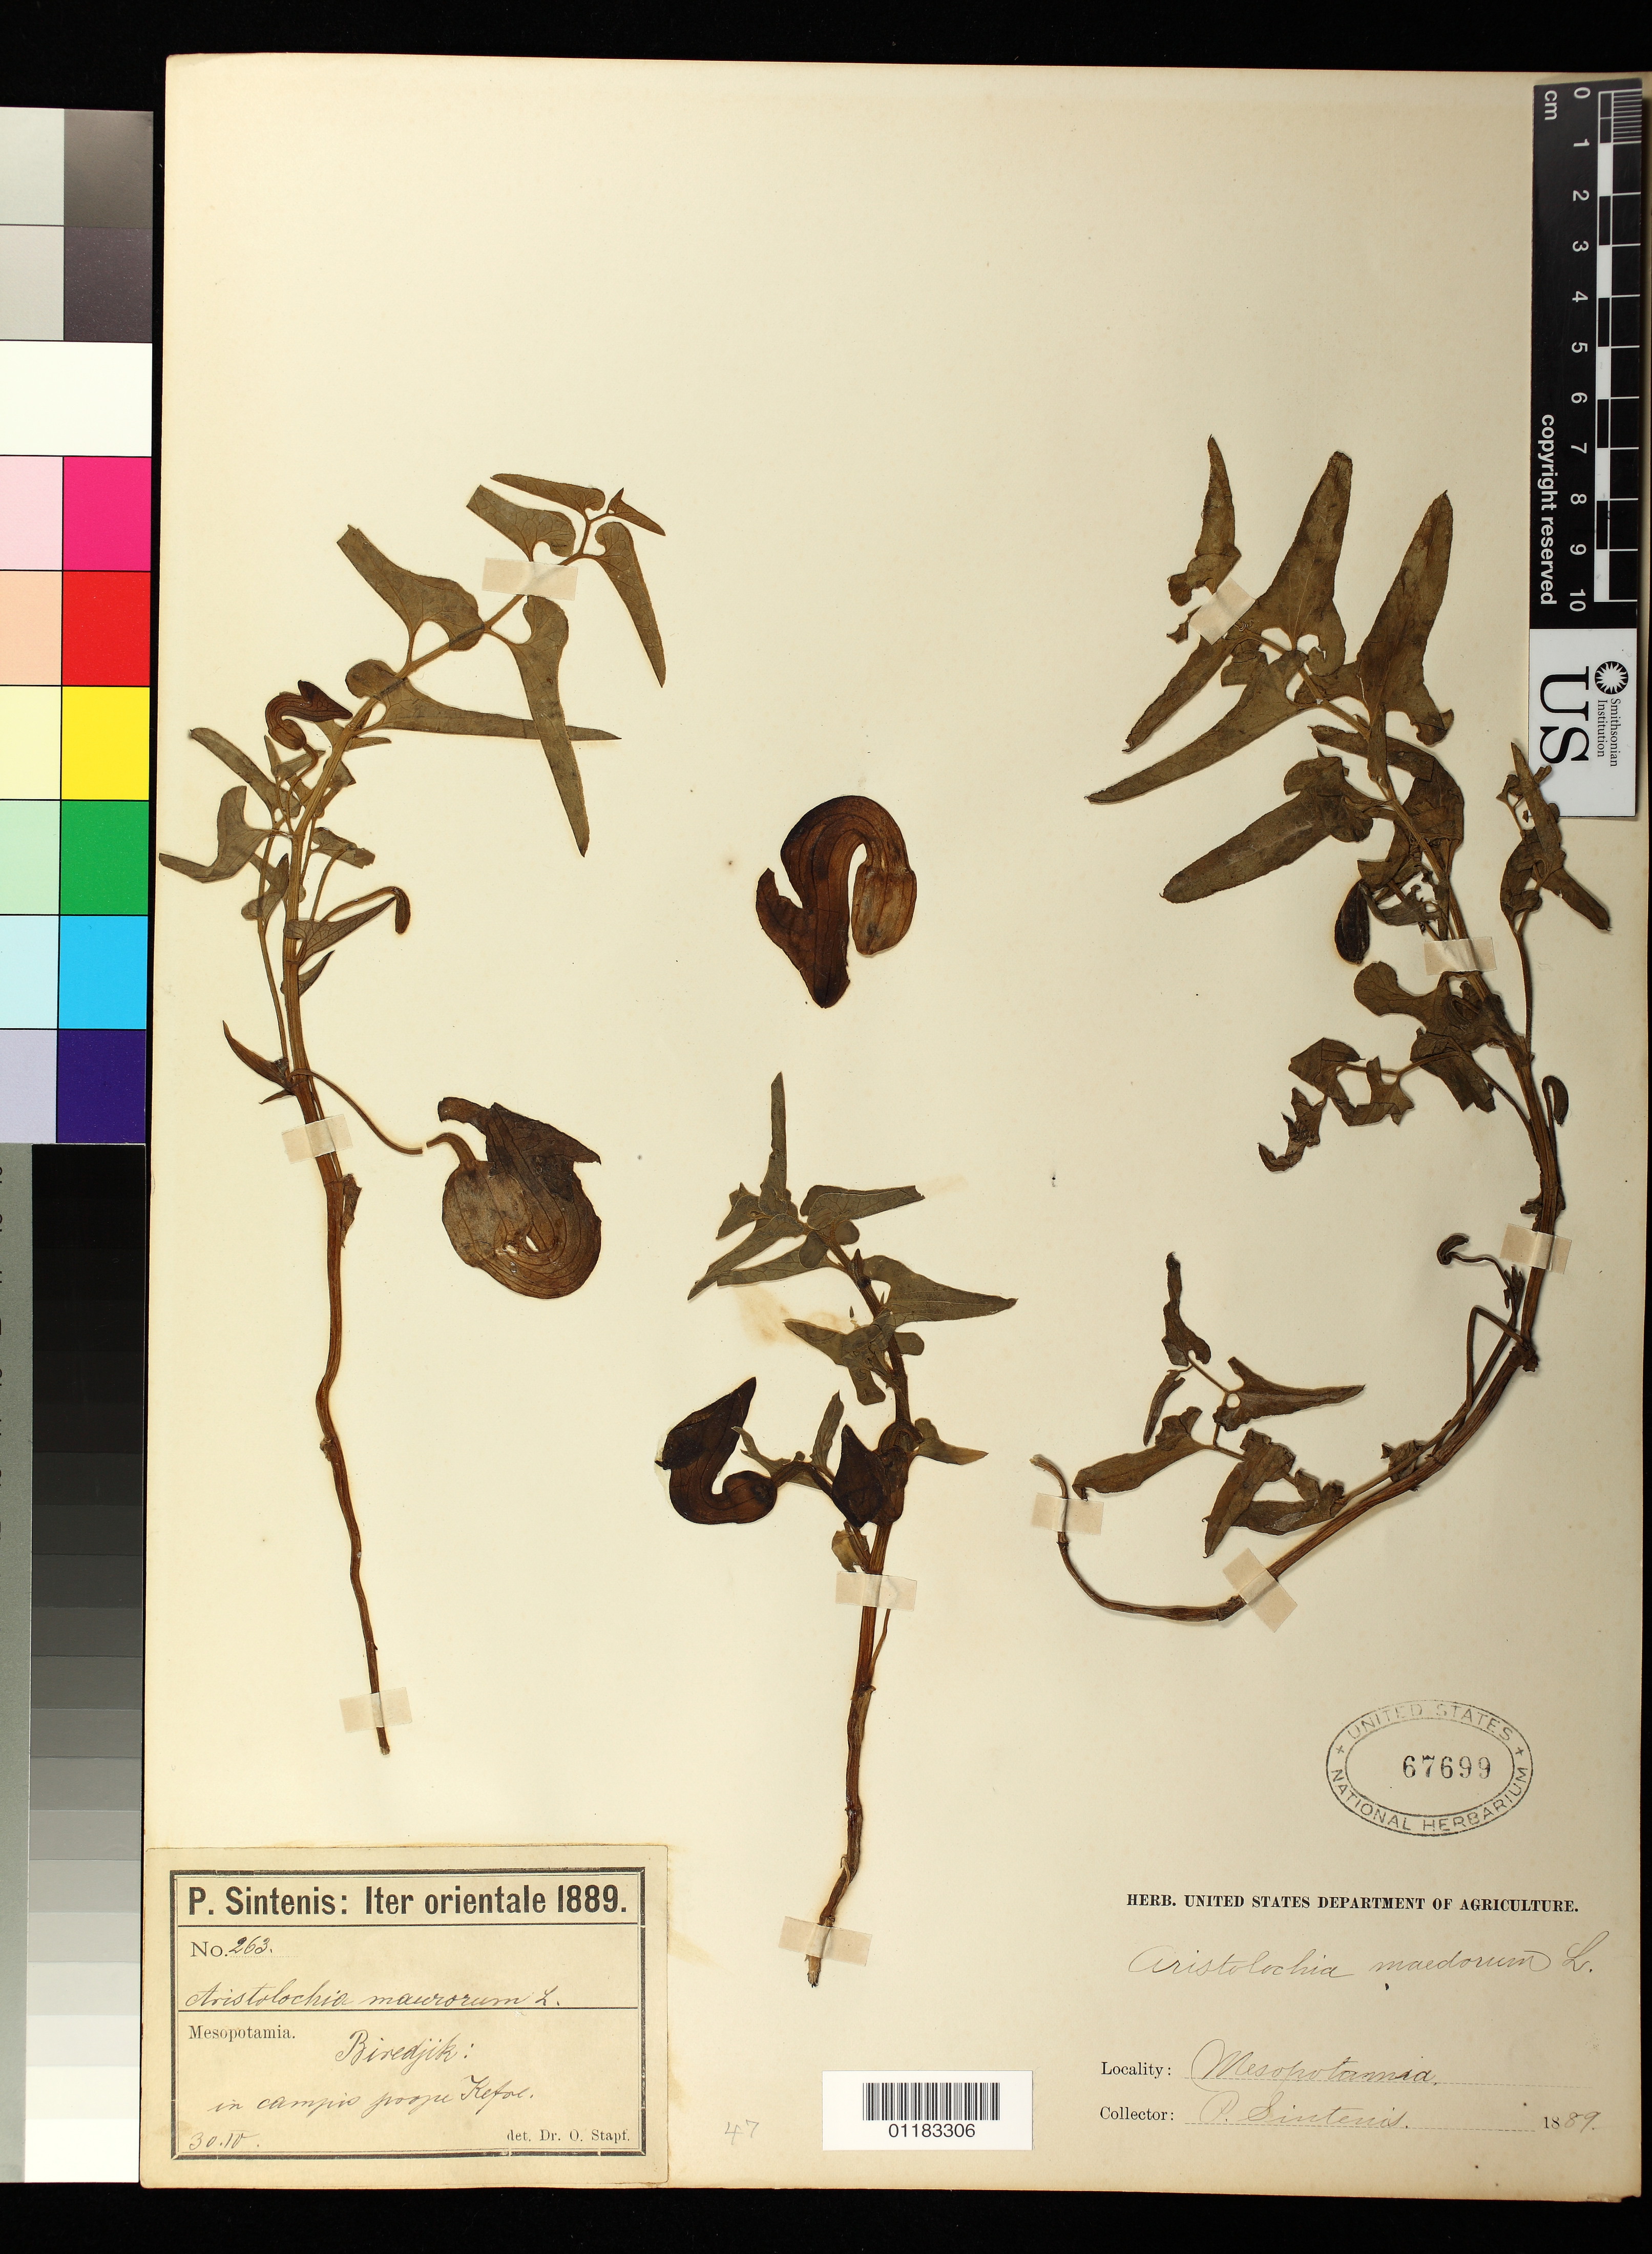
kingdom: Plantae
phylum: Tracheophyta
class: Magnoliopsida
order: Piperales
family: Aristolochiaceae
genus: Aristolochia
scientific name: Aristolochia maurorum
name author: L.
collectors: P. Sintenis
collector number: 263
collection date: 1889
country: Turkey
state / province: Sanliurfa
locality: Mesopotamia, Biredjik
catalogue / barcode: US 67699